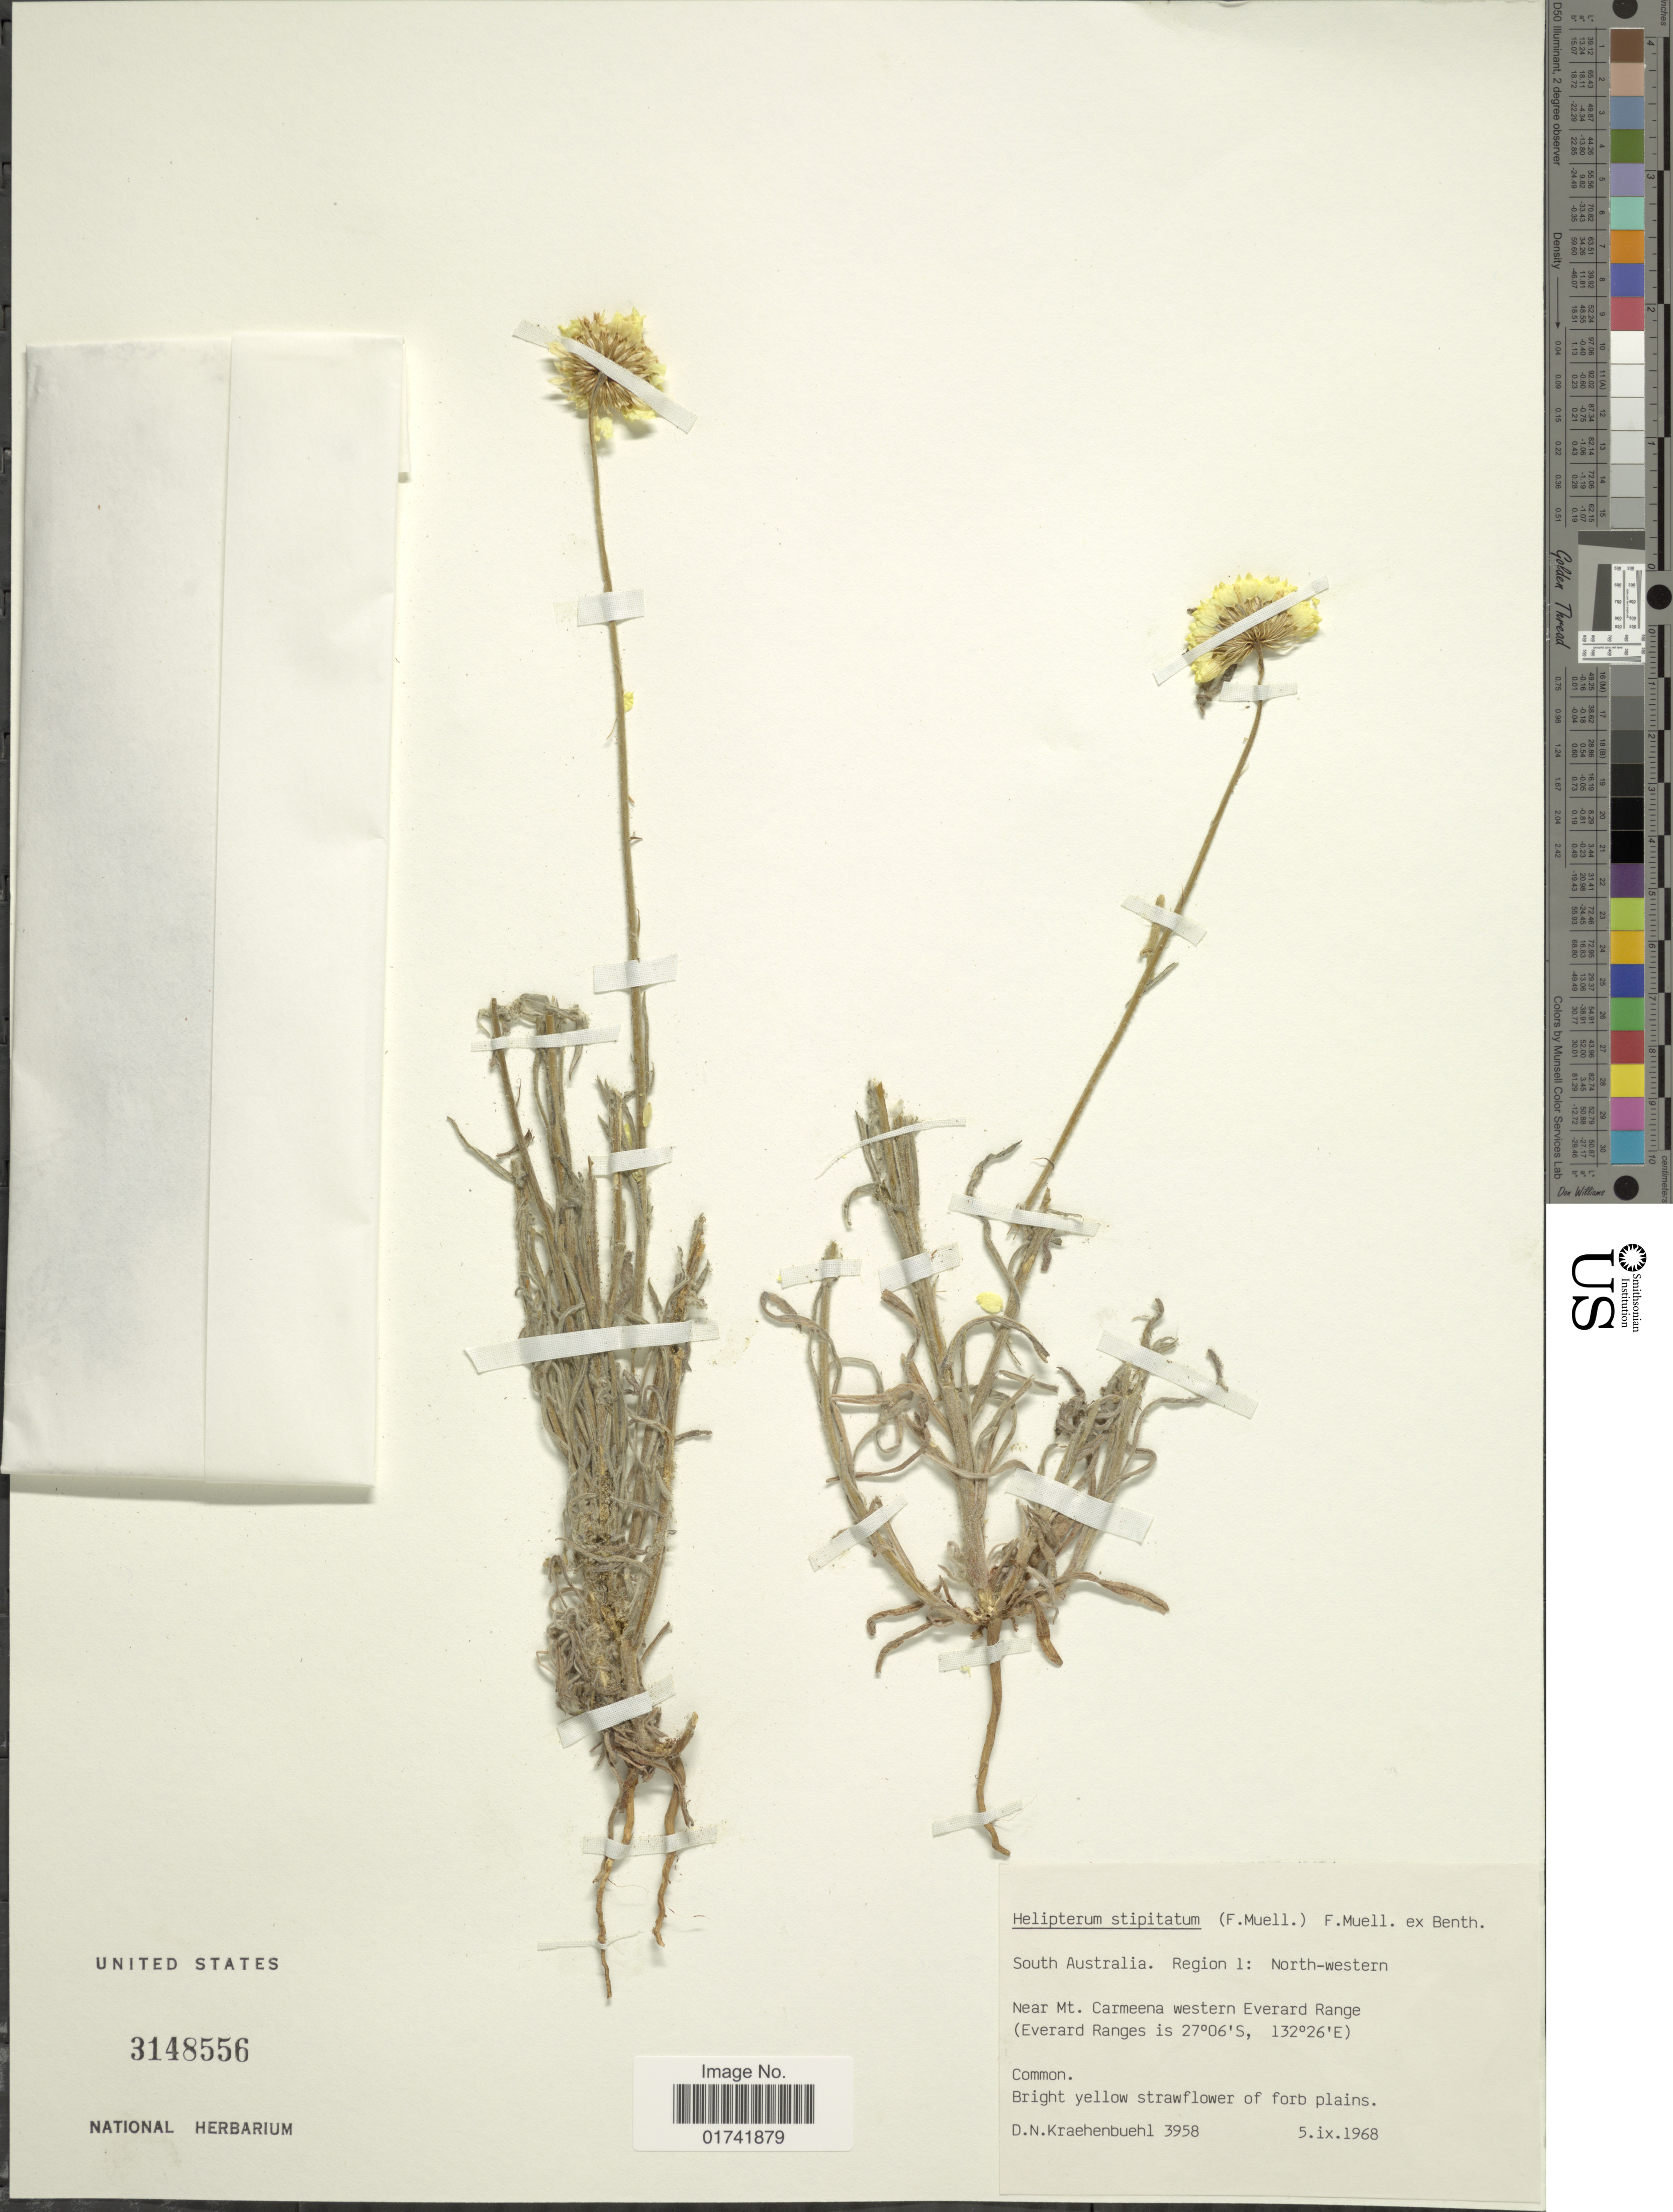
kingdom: Plantae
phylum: Tracheophyta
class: Magnoliopsida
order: Asterales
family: Asteraceae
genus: Leucochrysum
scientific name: Leucochrysum stipitatum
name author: (F. Muell.) Paul G. Wilson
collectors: D. Kraehenbuehl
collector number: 3958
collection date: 1968-09-05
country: Australia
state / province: South Australia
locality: Region 1: North-western, near Mt. Carmeena western Everard Range.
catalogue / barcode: US 3148556